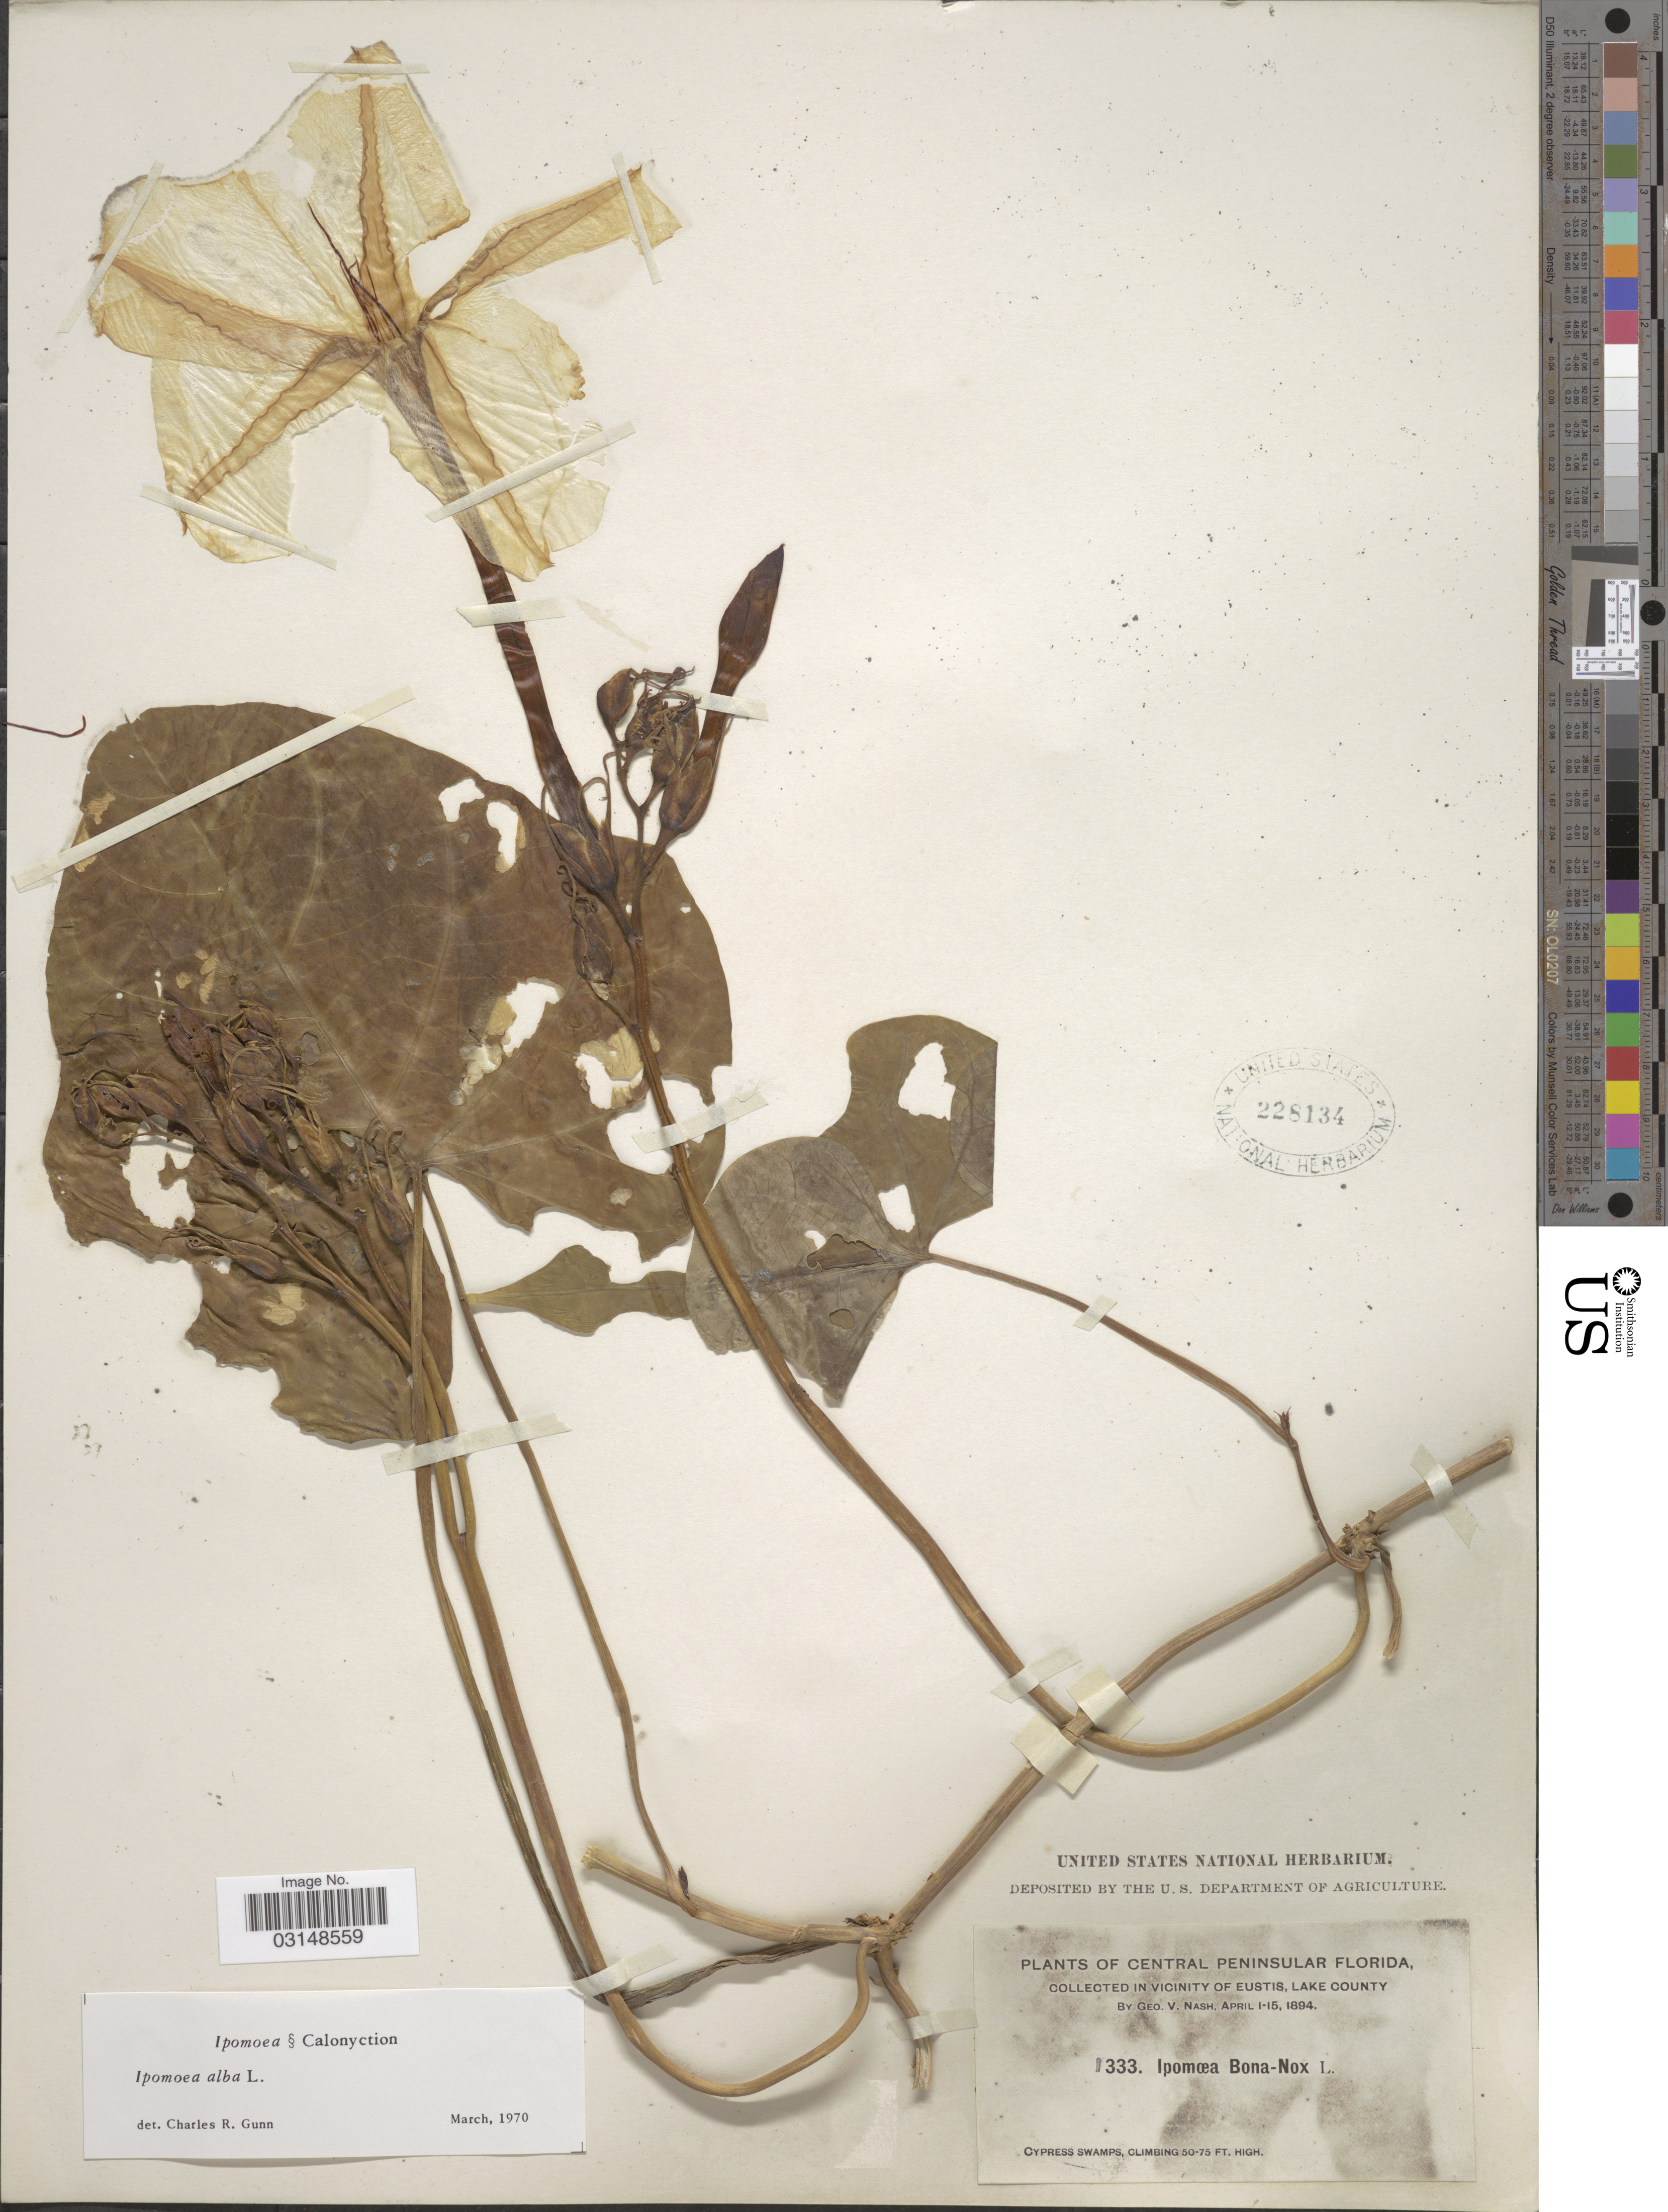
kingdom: Plantae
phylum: Tracheophyta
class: Magnoliopsida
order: Solanales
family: Convolvulaceae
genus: Ipomoea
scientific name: Ipomoea alba L.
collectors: G. V. Nash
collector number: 333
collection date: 1894-04-01/1894-04-15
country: United States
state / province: Florida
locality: Central Peninsular Florida, In Vicinity of Eustis, Lake County.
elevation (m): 15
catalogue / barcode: US 228134